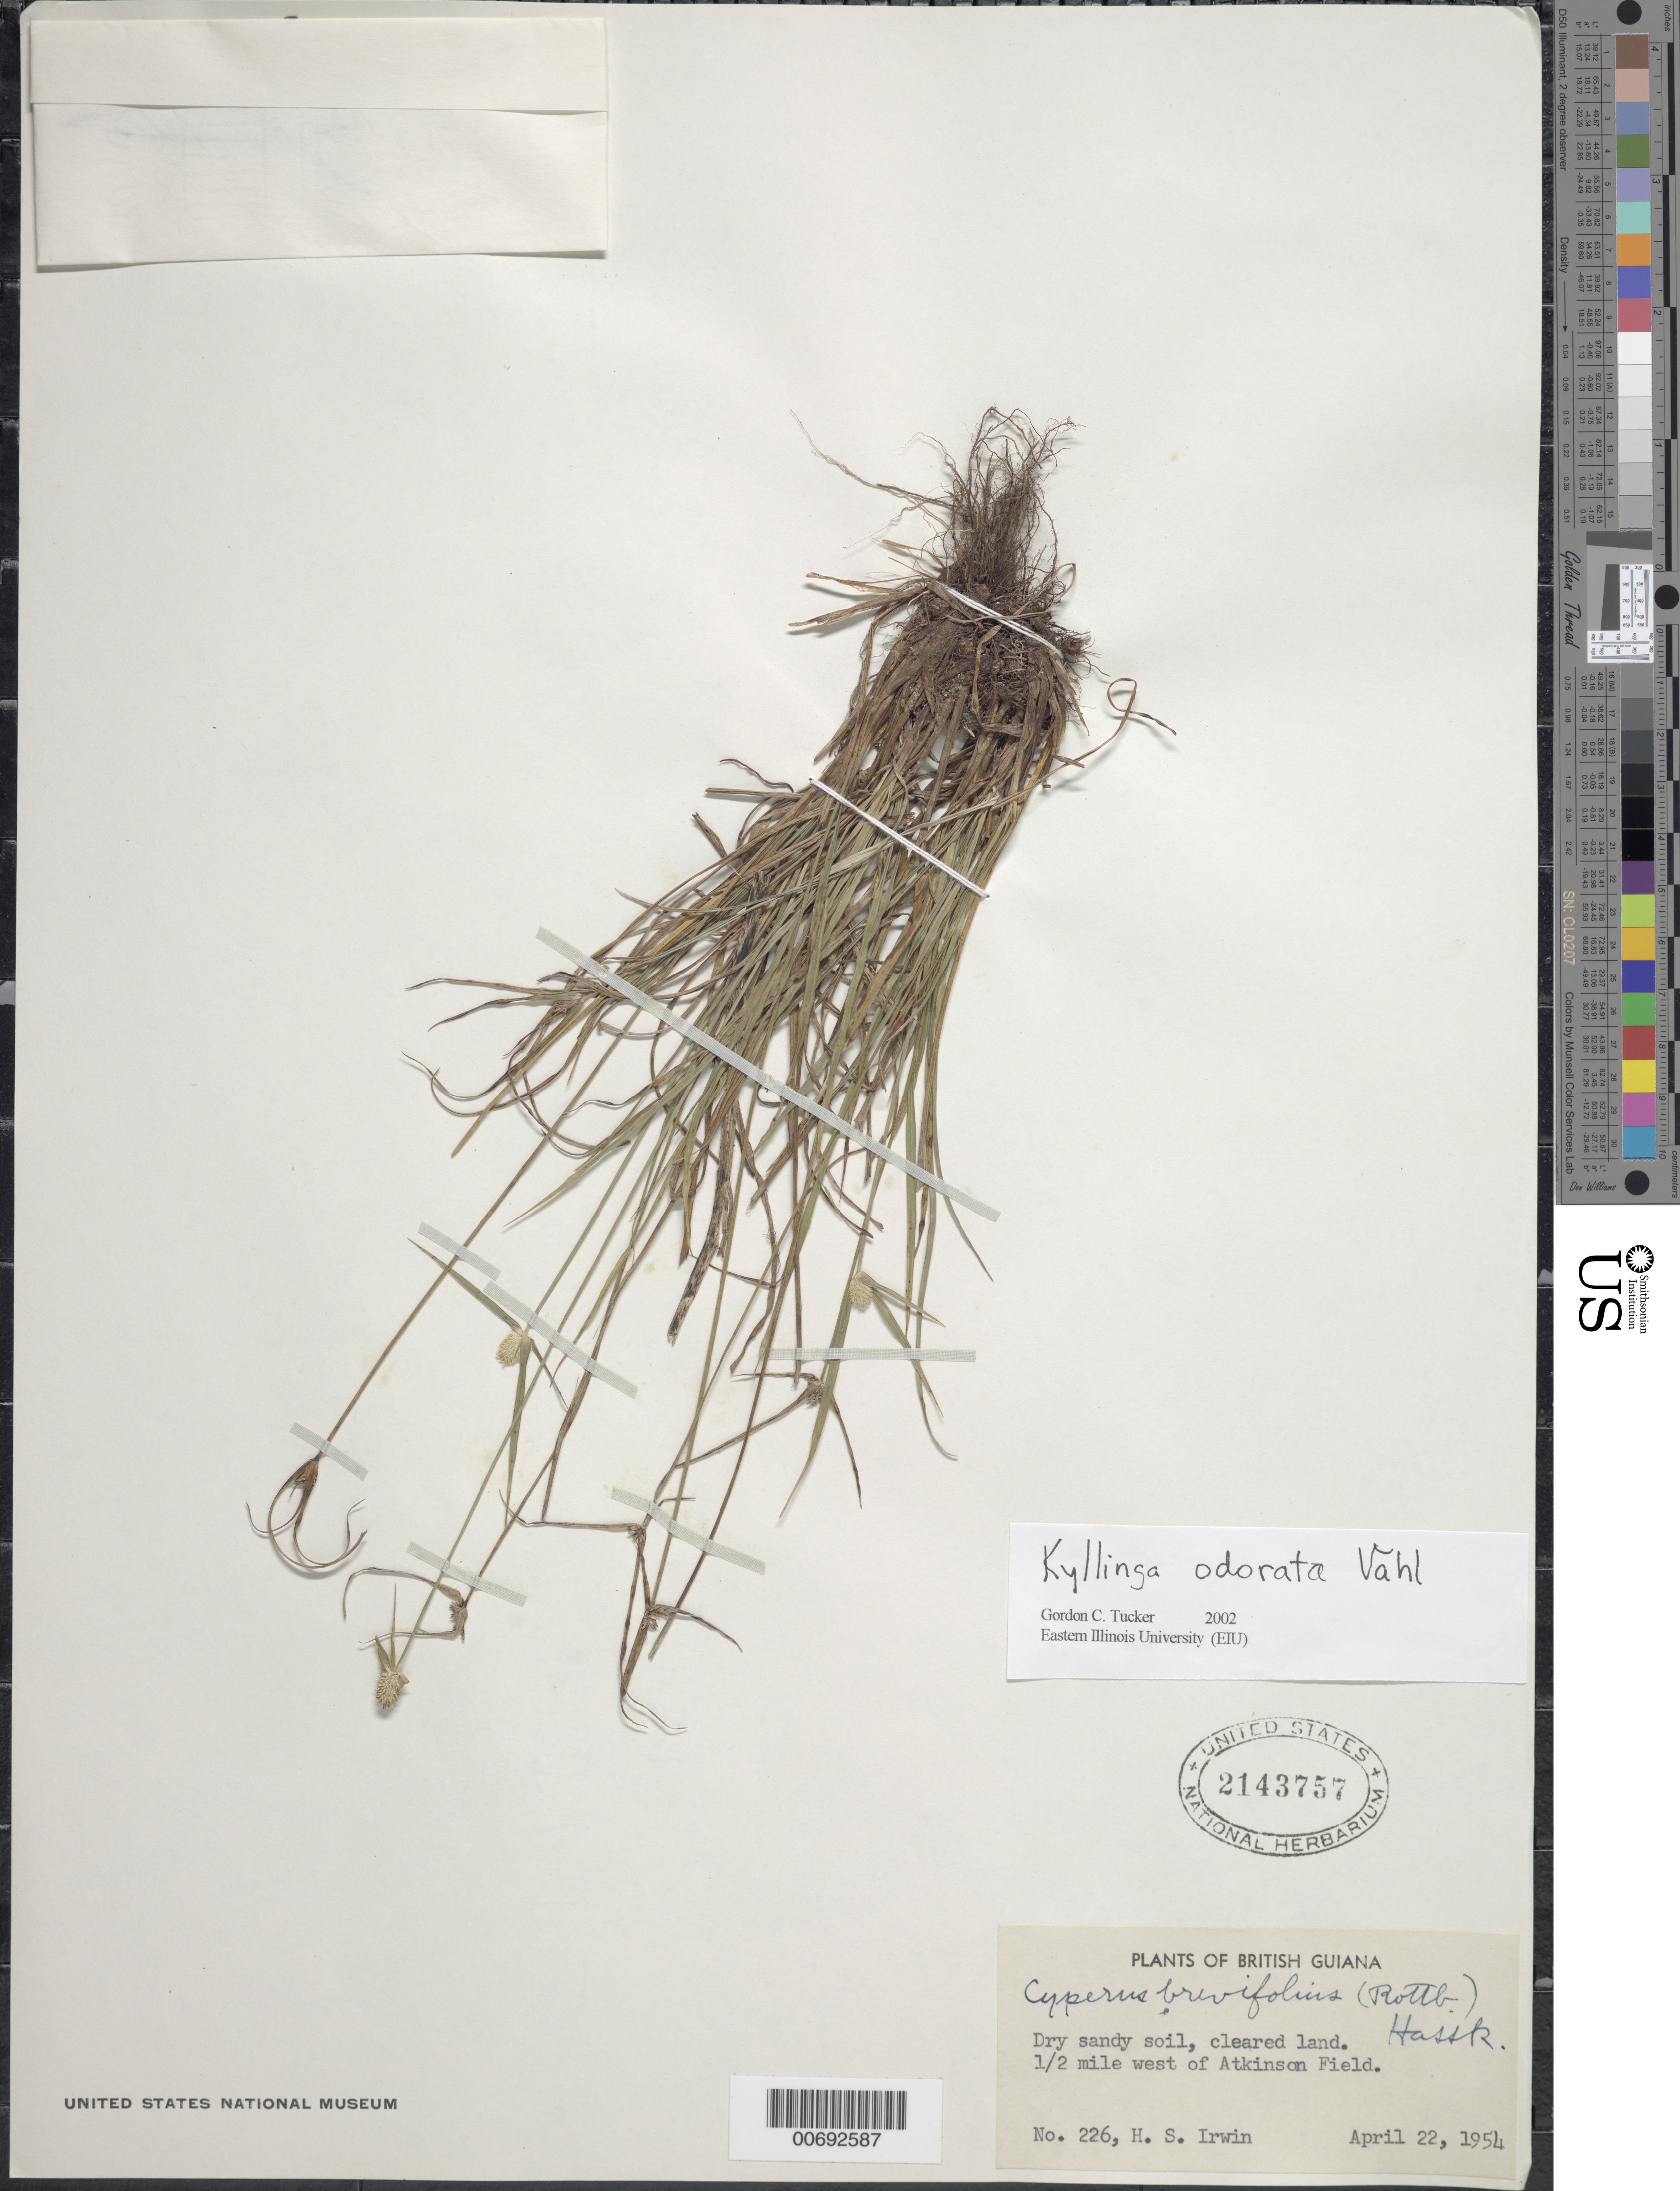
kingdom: Plantae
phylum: Tracheophyta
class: Liliopsida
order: Poales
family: Cyperaceae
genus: Cyperus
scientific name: Cyperus sesquiflorus subsp. sesquiflorus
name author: (Torr.) Mattf. & Kük.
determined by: Strong, M. T., (US), Smithsonian Institution - National Museum of Natural History (UNITED STATES)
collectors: H. Irwin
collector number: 226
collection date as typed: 22-Apr-54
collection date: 1954-04-22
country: Guyana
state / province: Demerara-Mahaica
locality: Atkinson Field, 0.5 mi. W of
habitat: Dry sandy soil; cleared land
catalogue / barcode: US 2143757